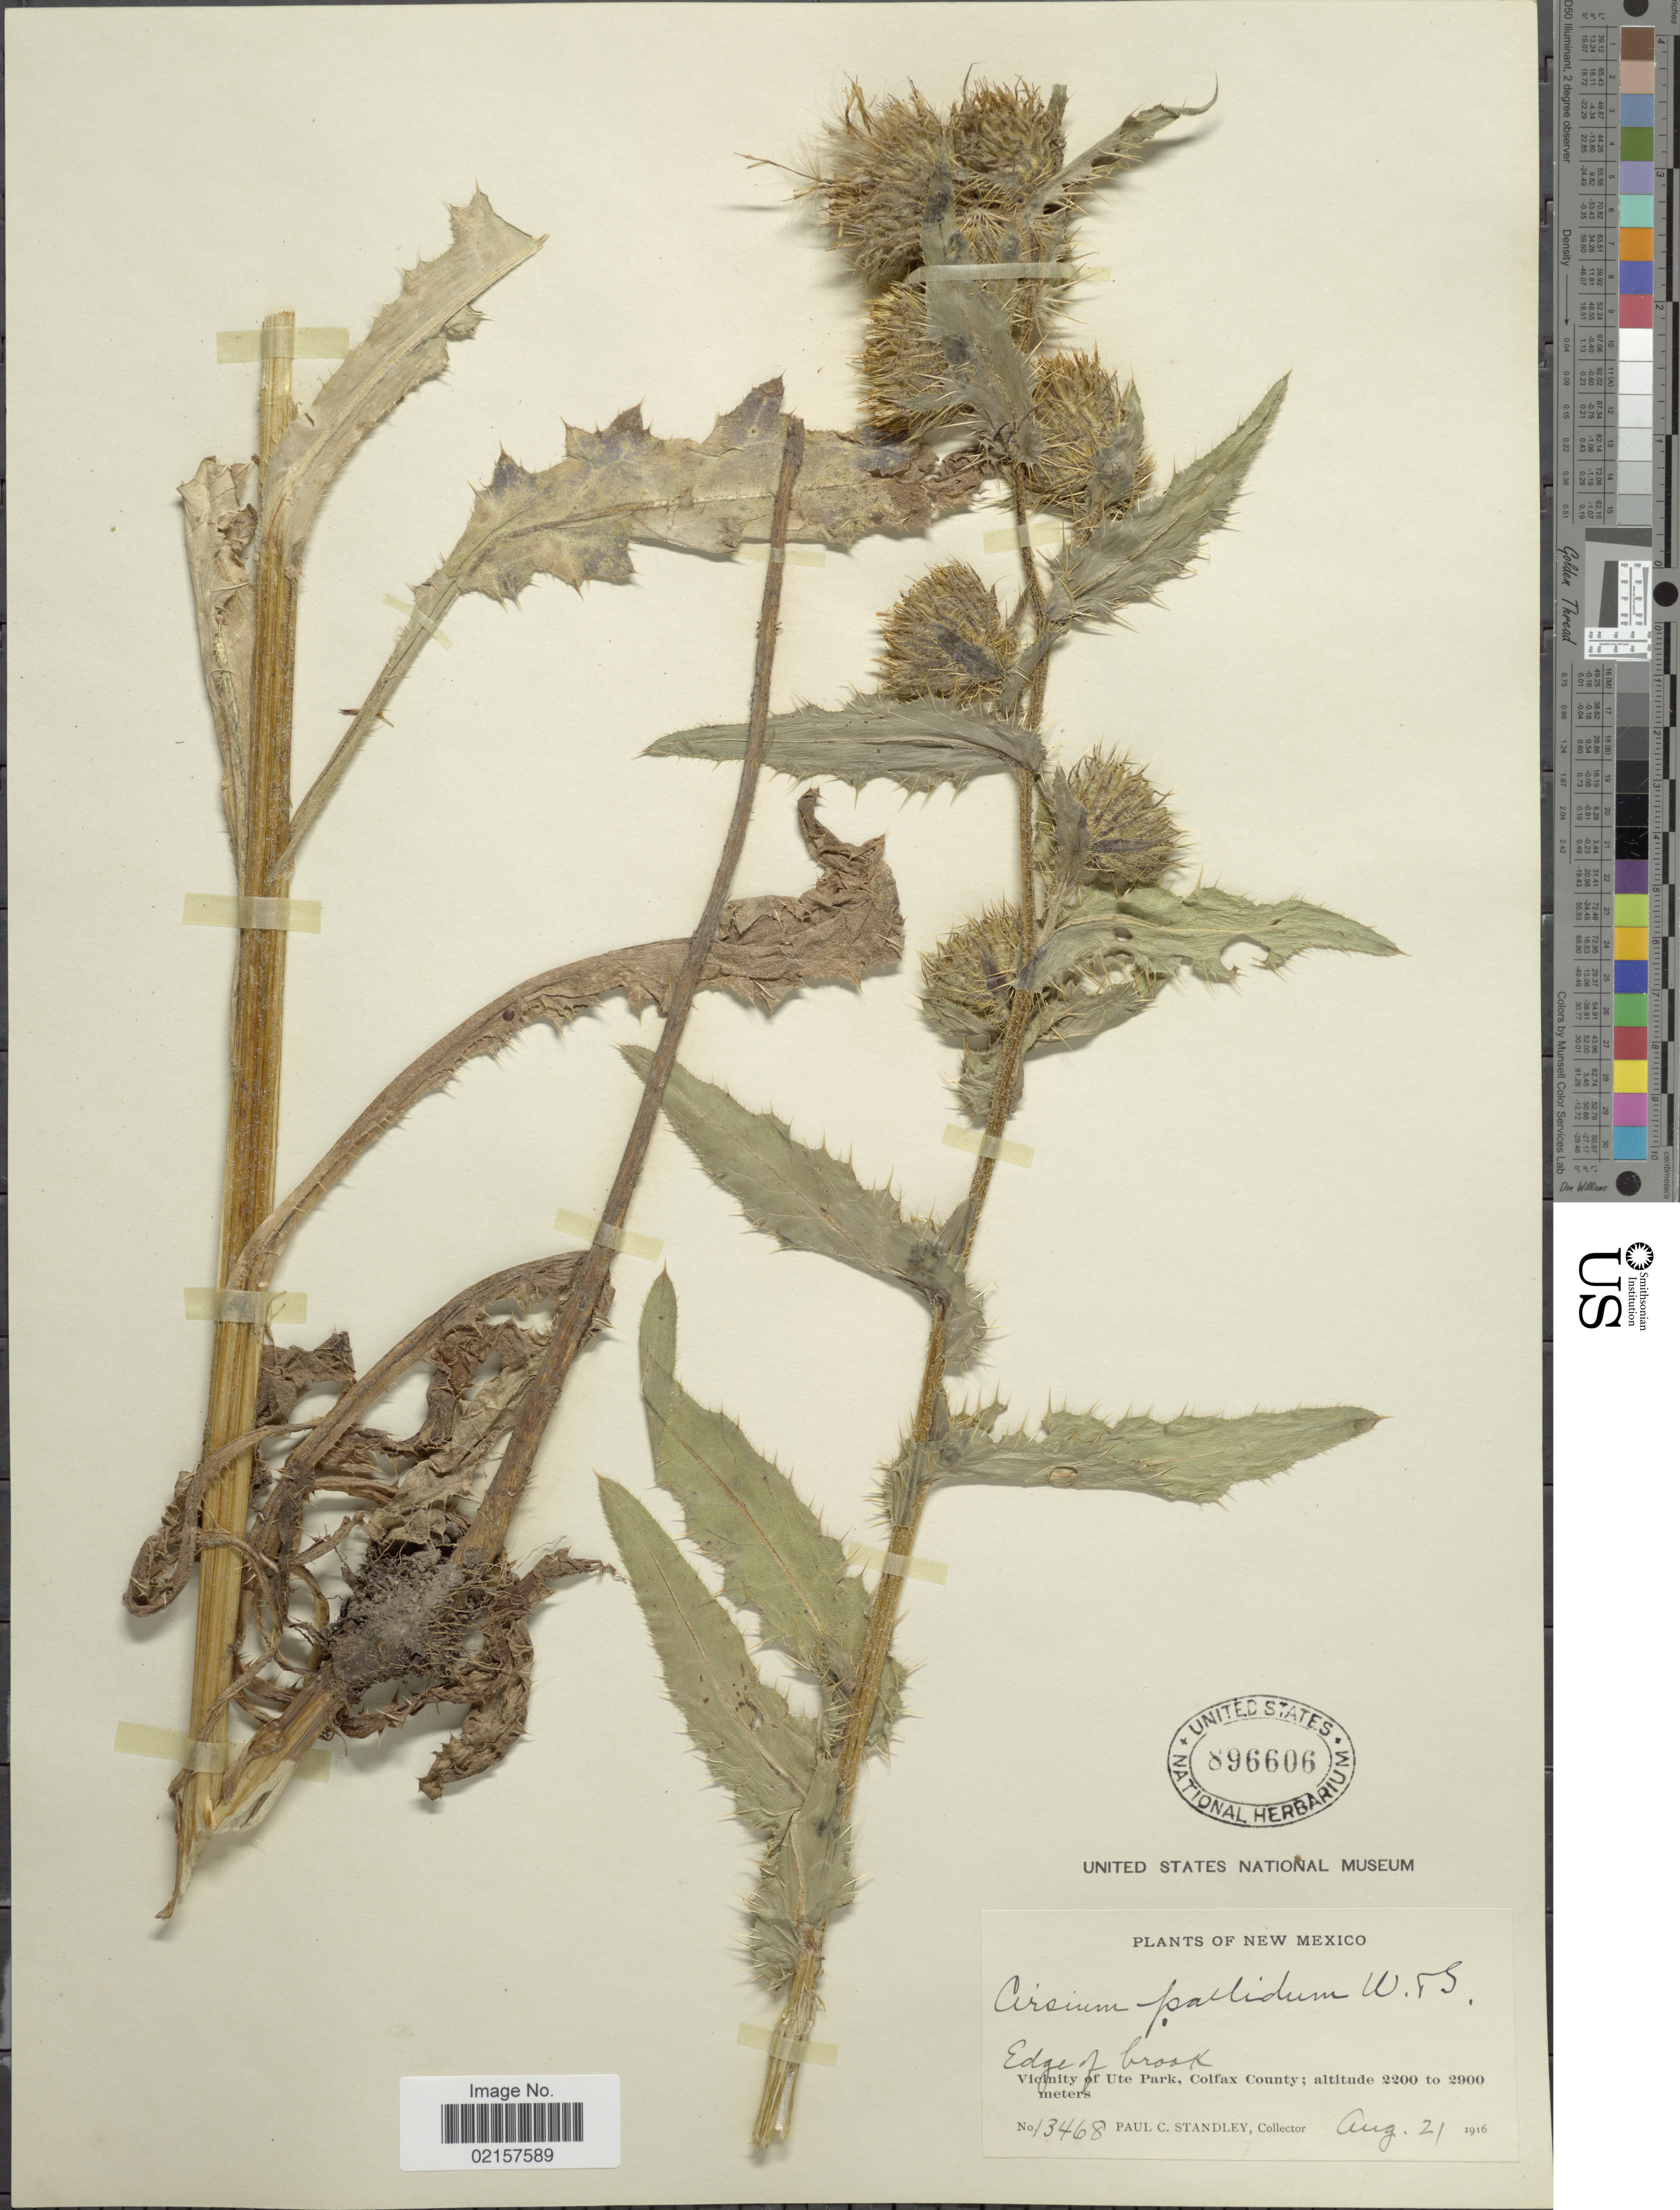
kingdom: Plantae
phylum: Tracheophyta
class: Magnoliopsida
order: Asterales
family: Asteraceae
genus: Cirsium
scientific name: Cirsium parryi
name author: (A. Gray) Petr.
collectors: P. C. Standley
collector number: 13468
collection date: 1916-08-21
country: United States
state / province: New Mexico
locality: Edge of brook, vicinity of Ute Park, Colfax County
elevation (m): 2200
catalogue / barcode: US 896606